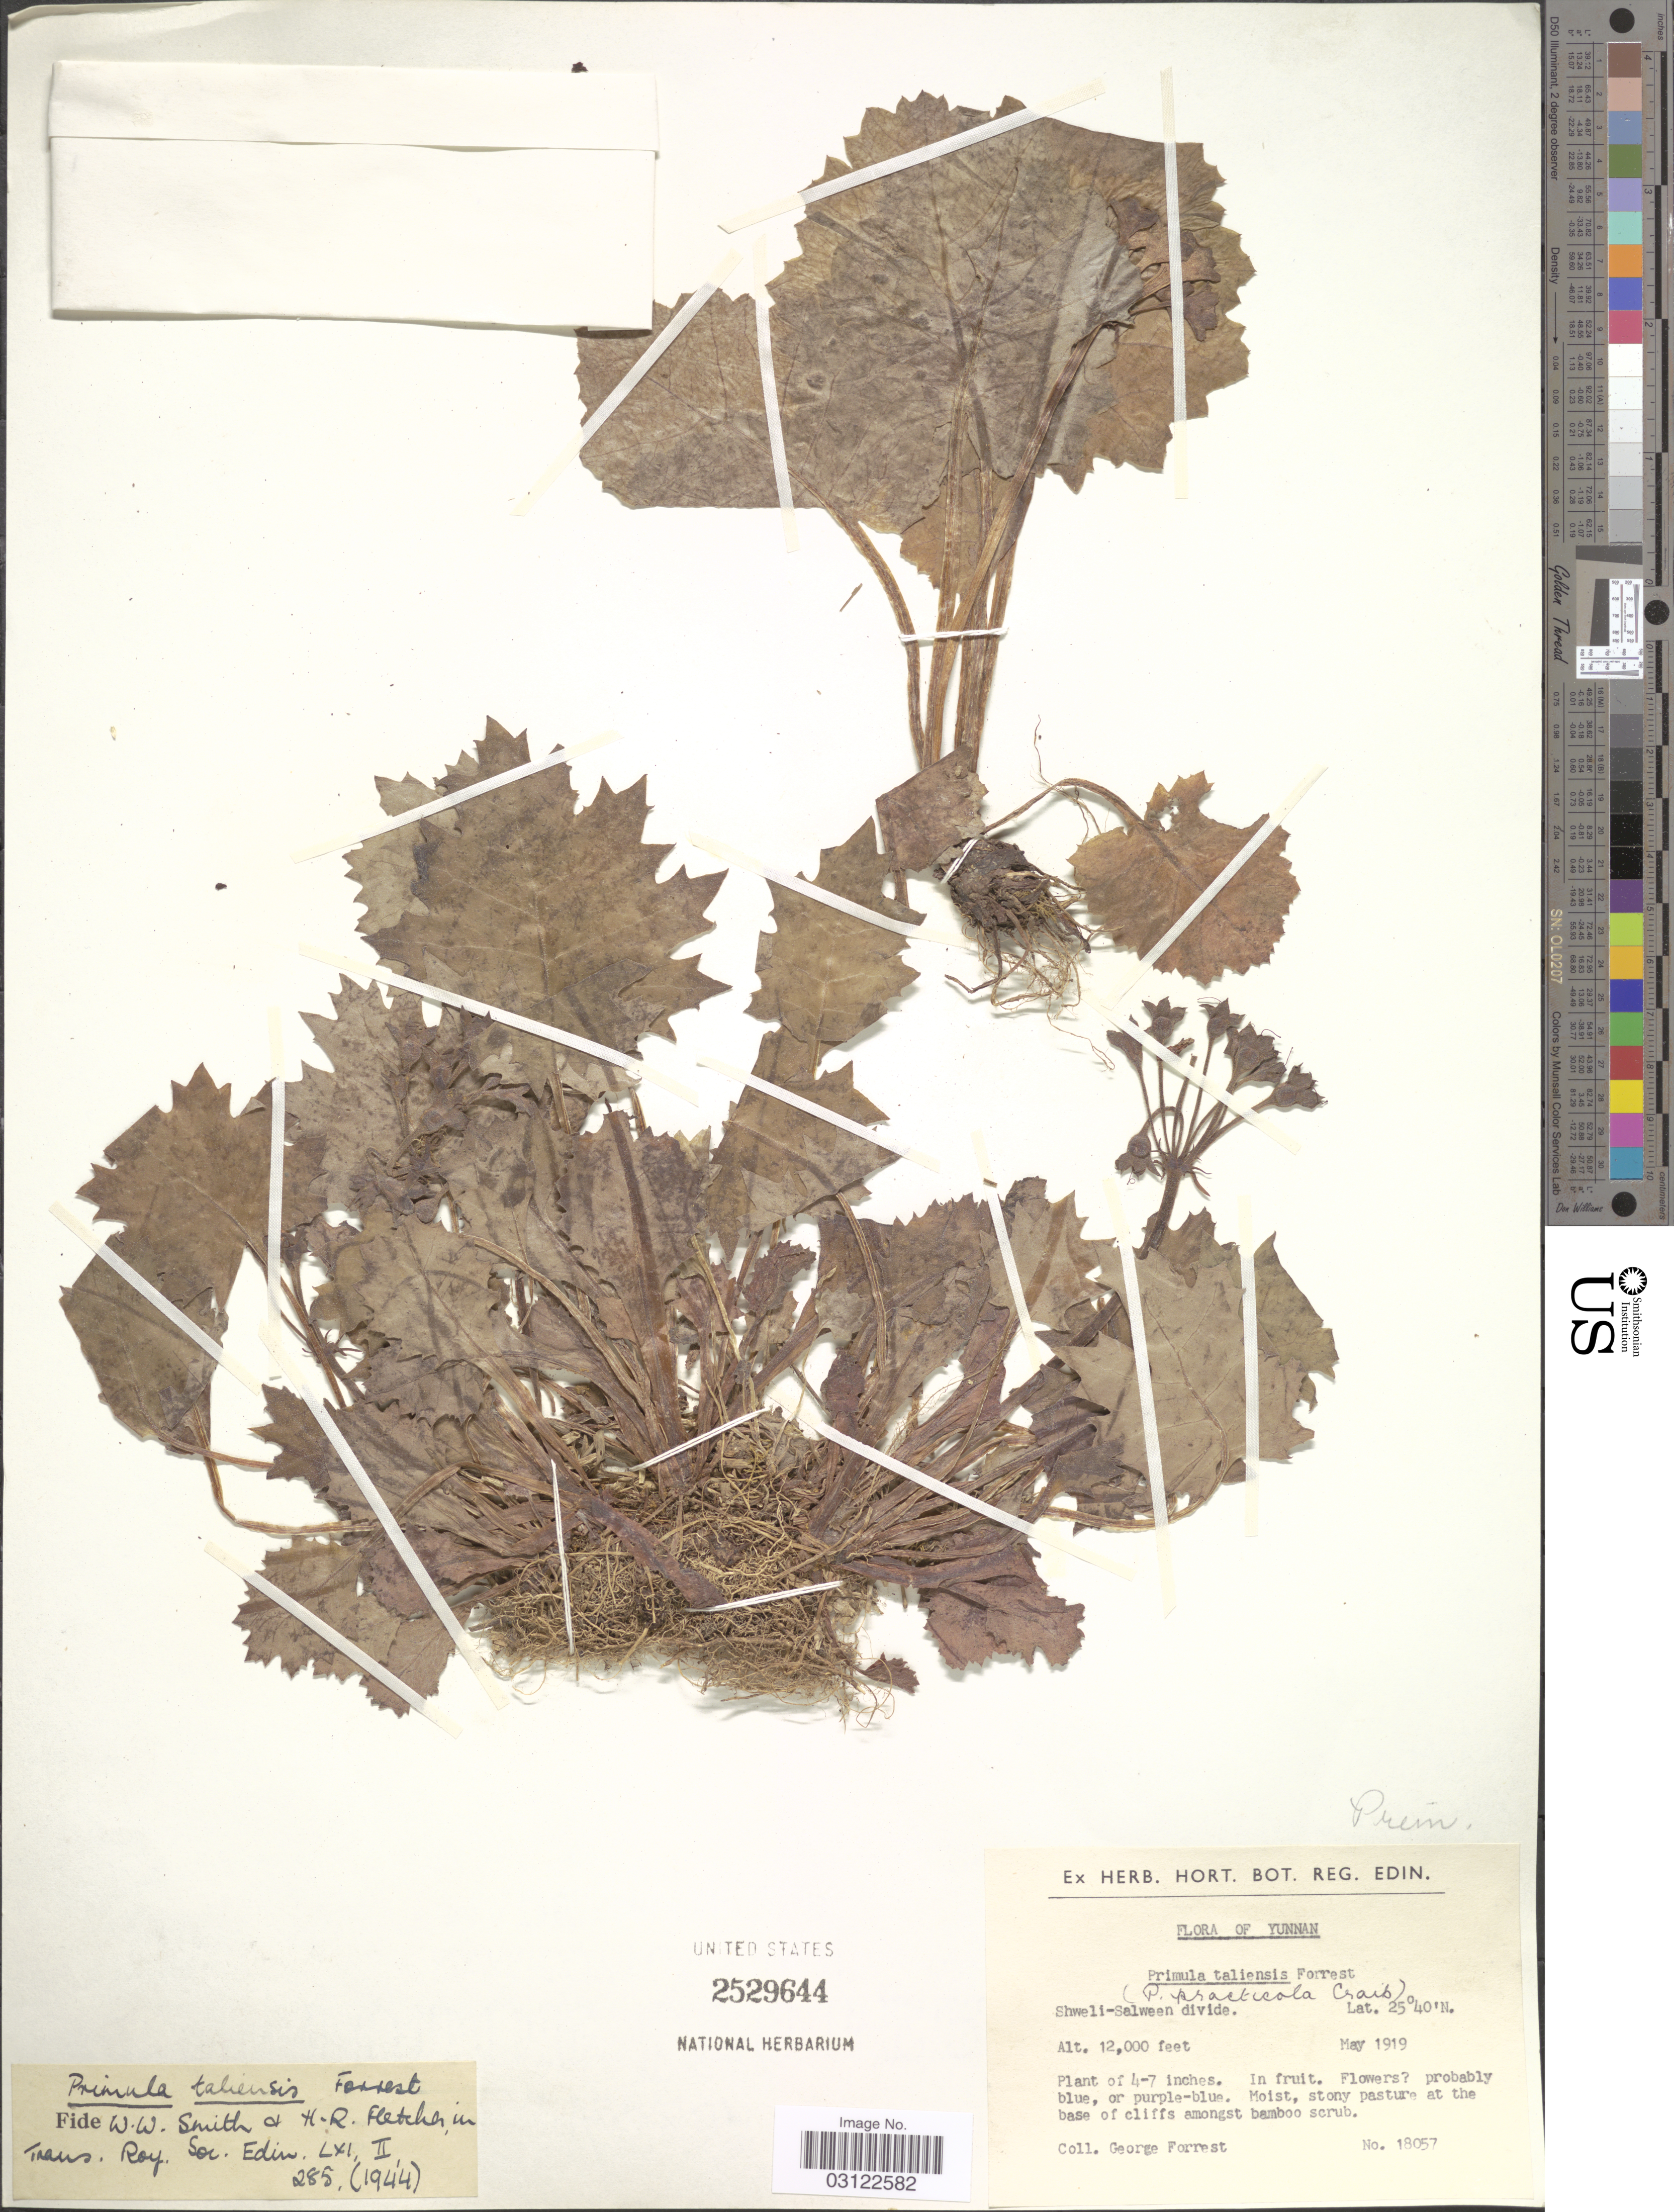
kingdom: Plantae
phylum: Tracheophyta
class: Magnoliopsida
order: Ericales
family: Primulaceae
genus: Primula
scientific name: Primula taliensis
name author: Forrest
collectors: G. Forrest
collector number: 18057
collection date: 1919-05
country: China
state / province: Yunnan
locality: Shweli-Salween divide.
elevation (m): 3658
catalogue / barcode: US 2529644